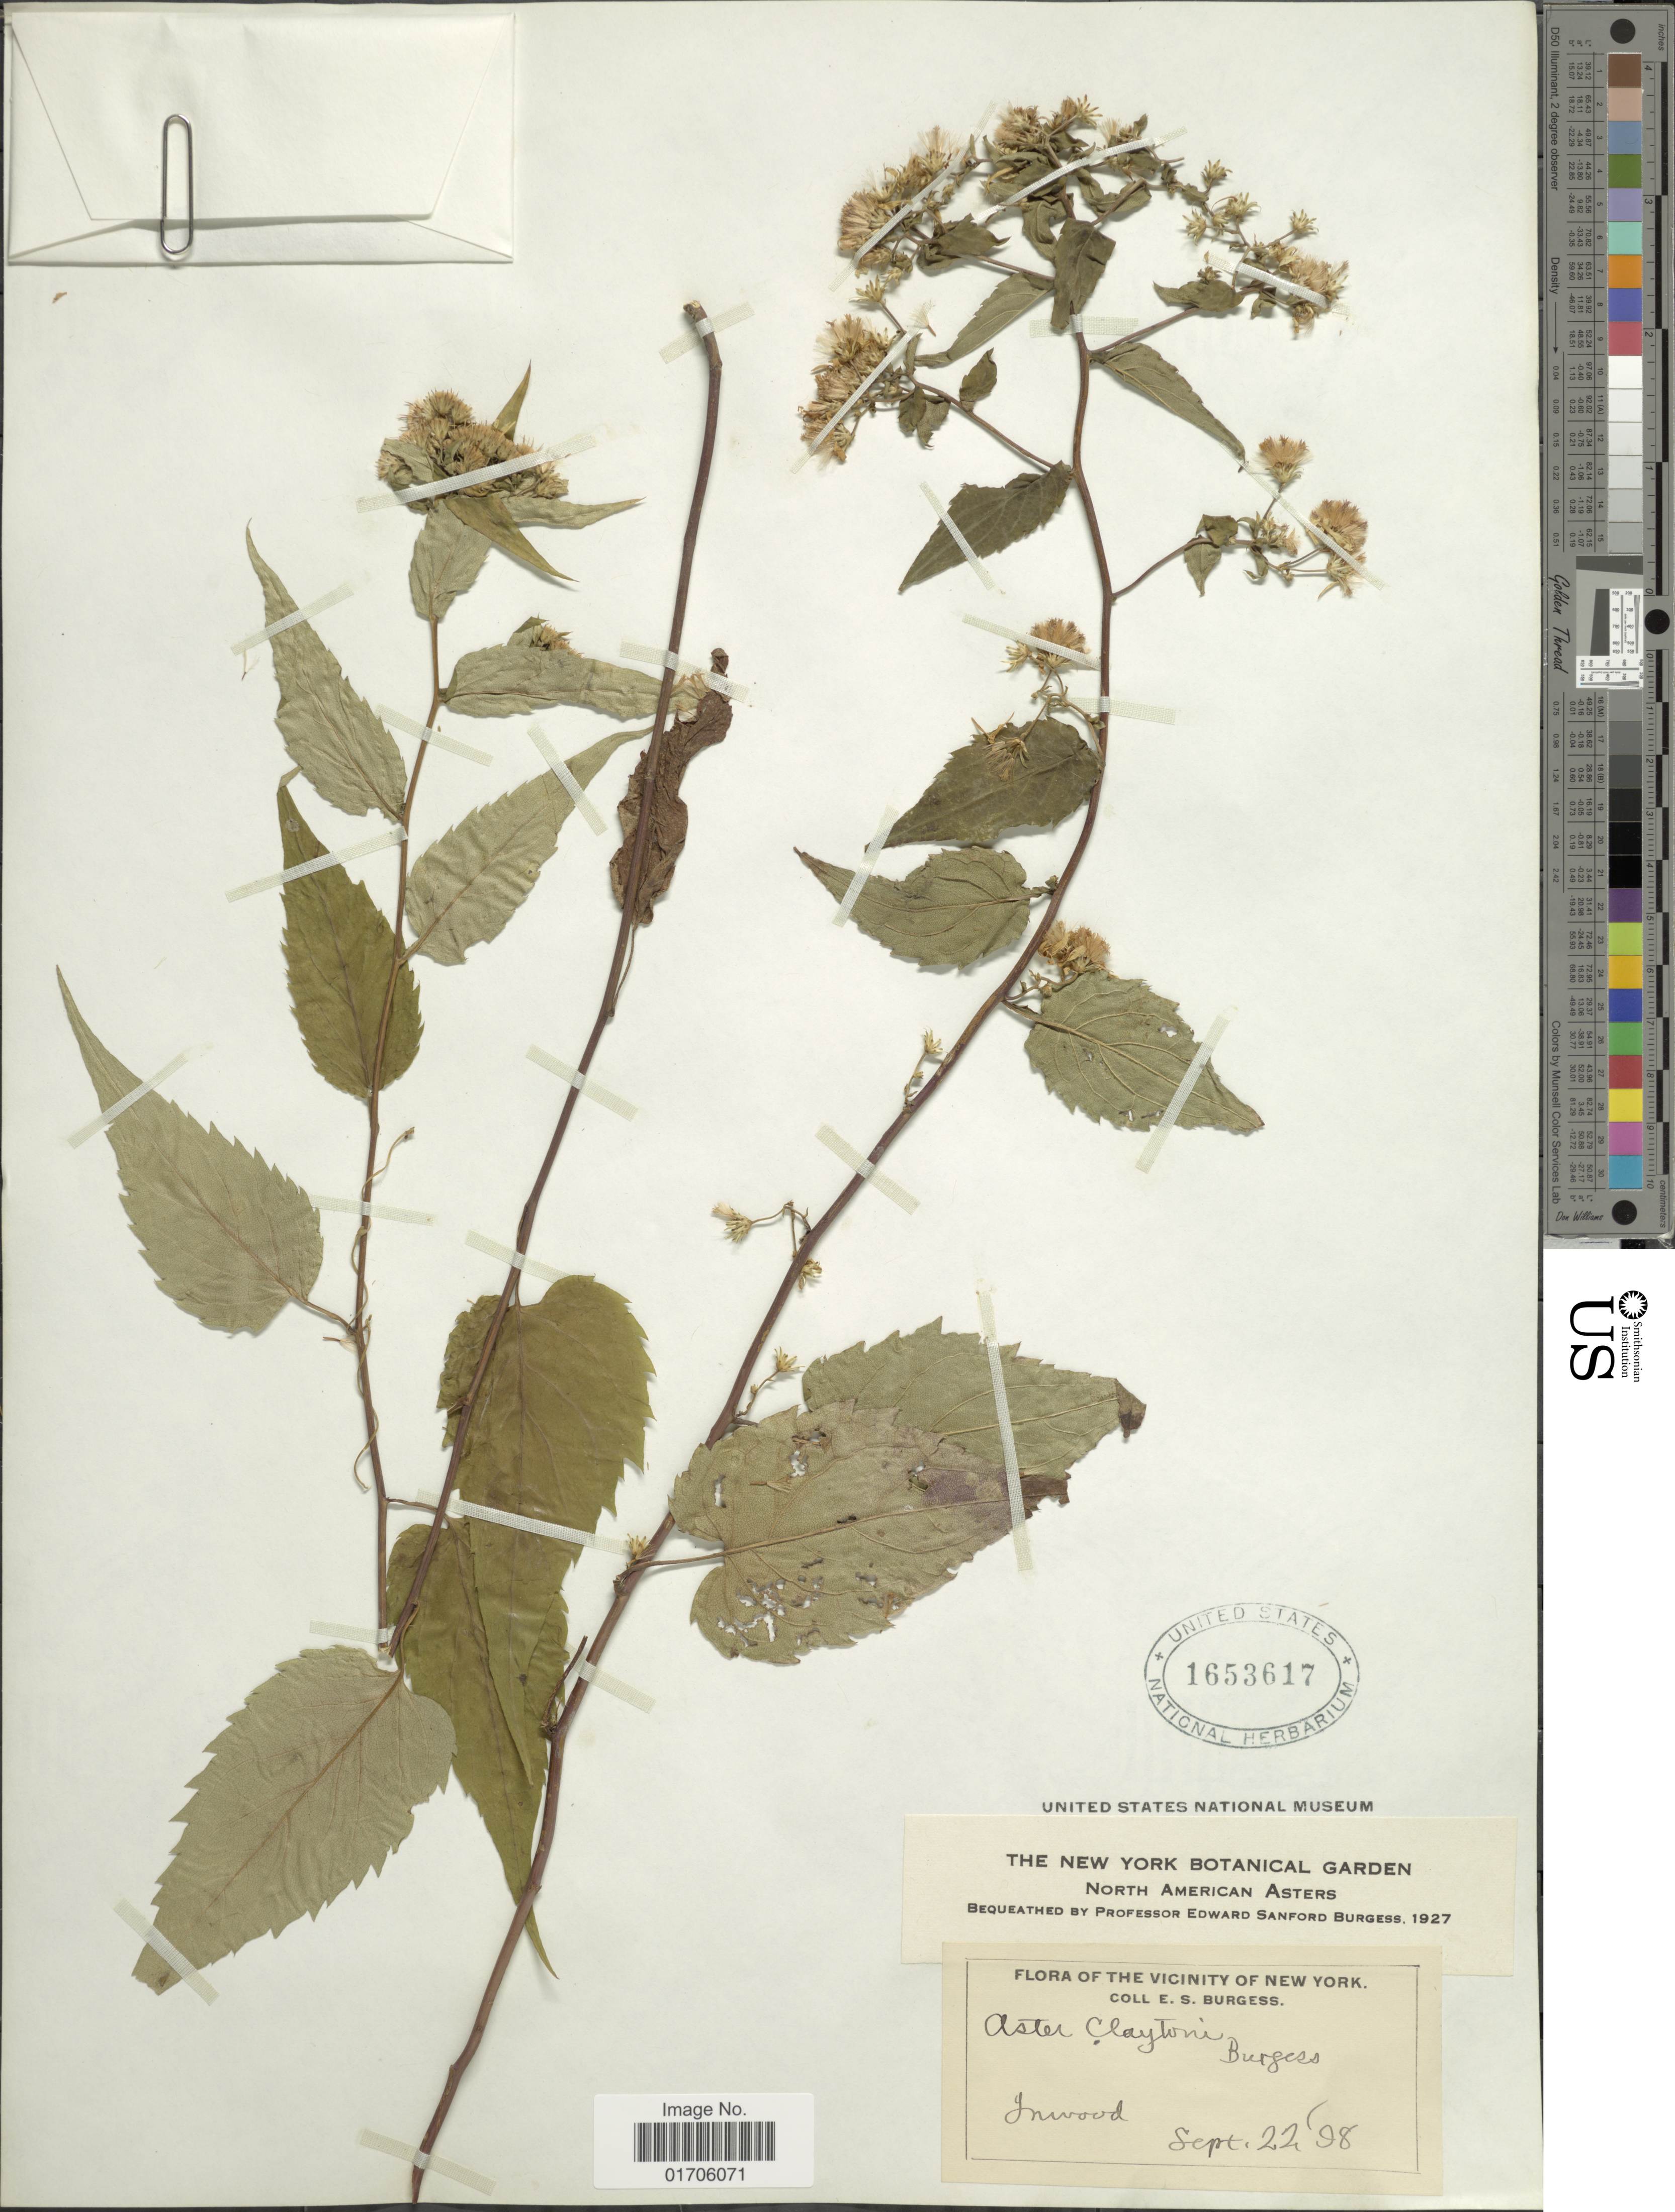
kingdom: Plantae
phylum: Tracheophyta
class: Magnoliopsida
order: Asterales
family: Asteraceae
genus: Aster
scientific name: Aster claytonii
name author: E.S. Burgess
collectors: E. Burgess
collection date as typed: Transcribed d/m/y: 22/9/98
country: United States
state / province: New York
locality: Vicinity of New York. Inwood.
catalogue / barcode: US 1653617